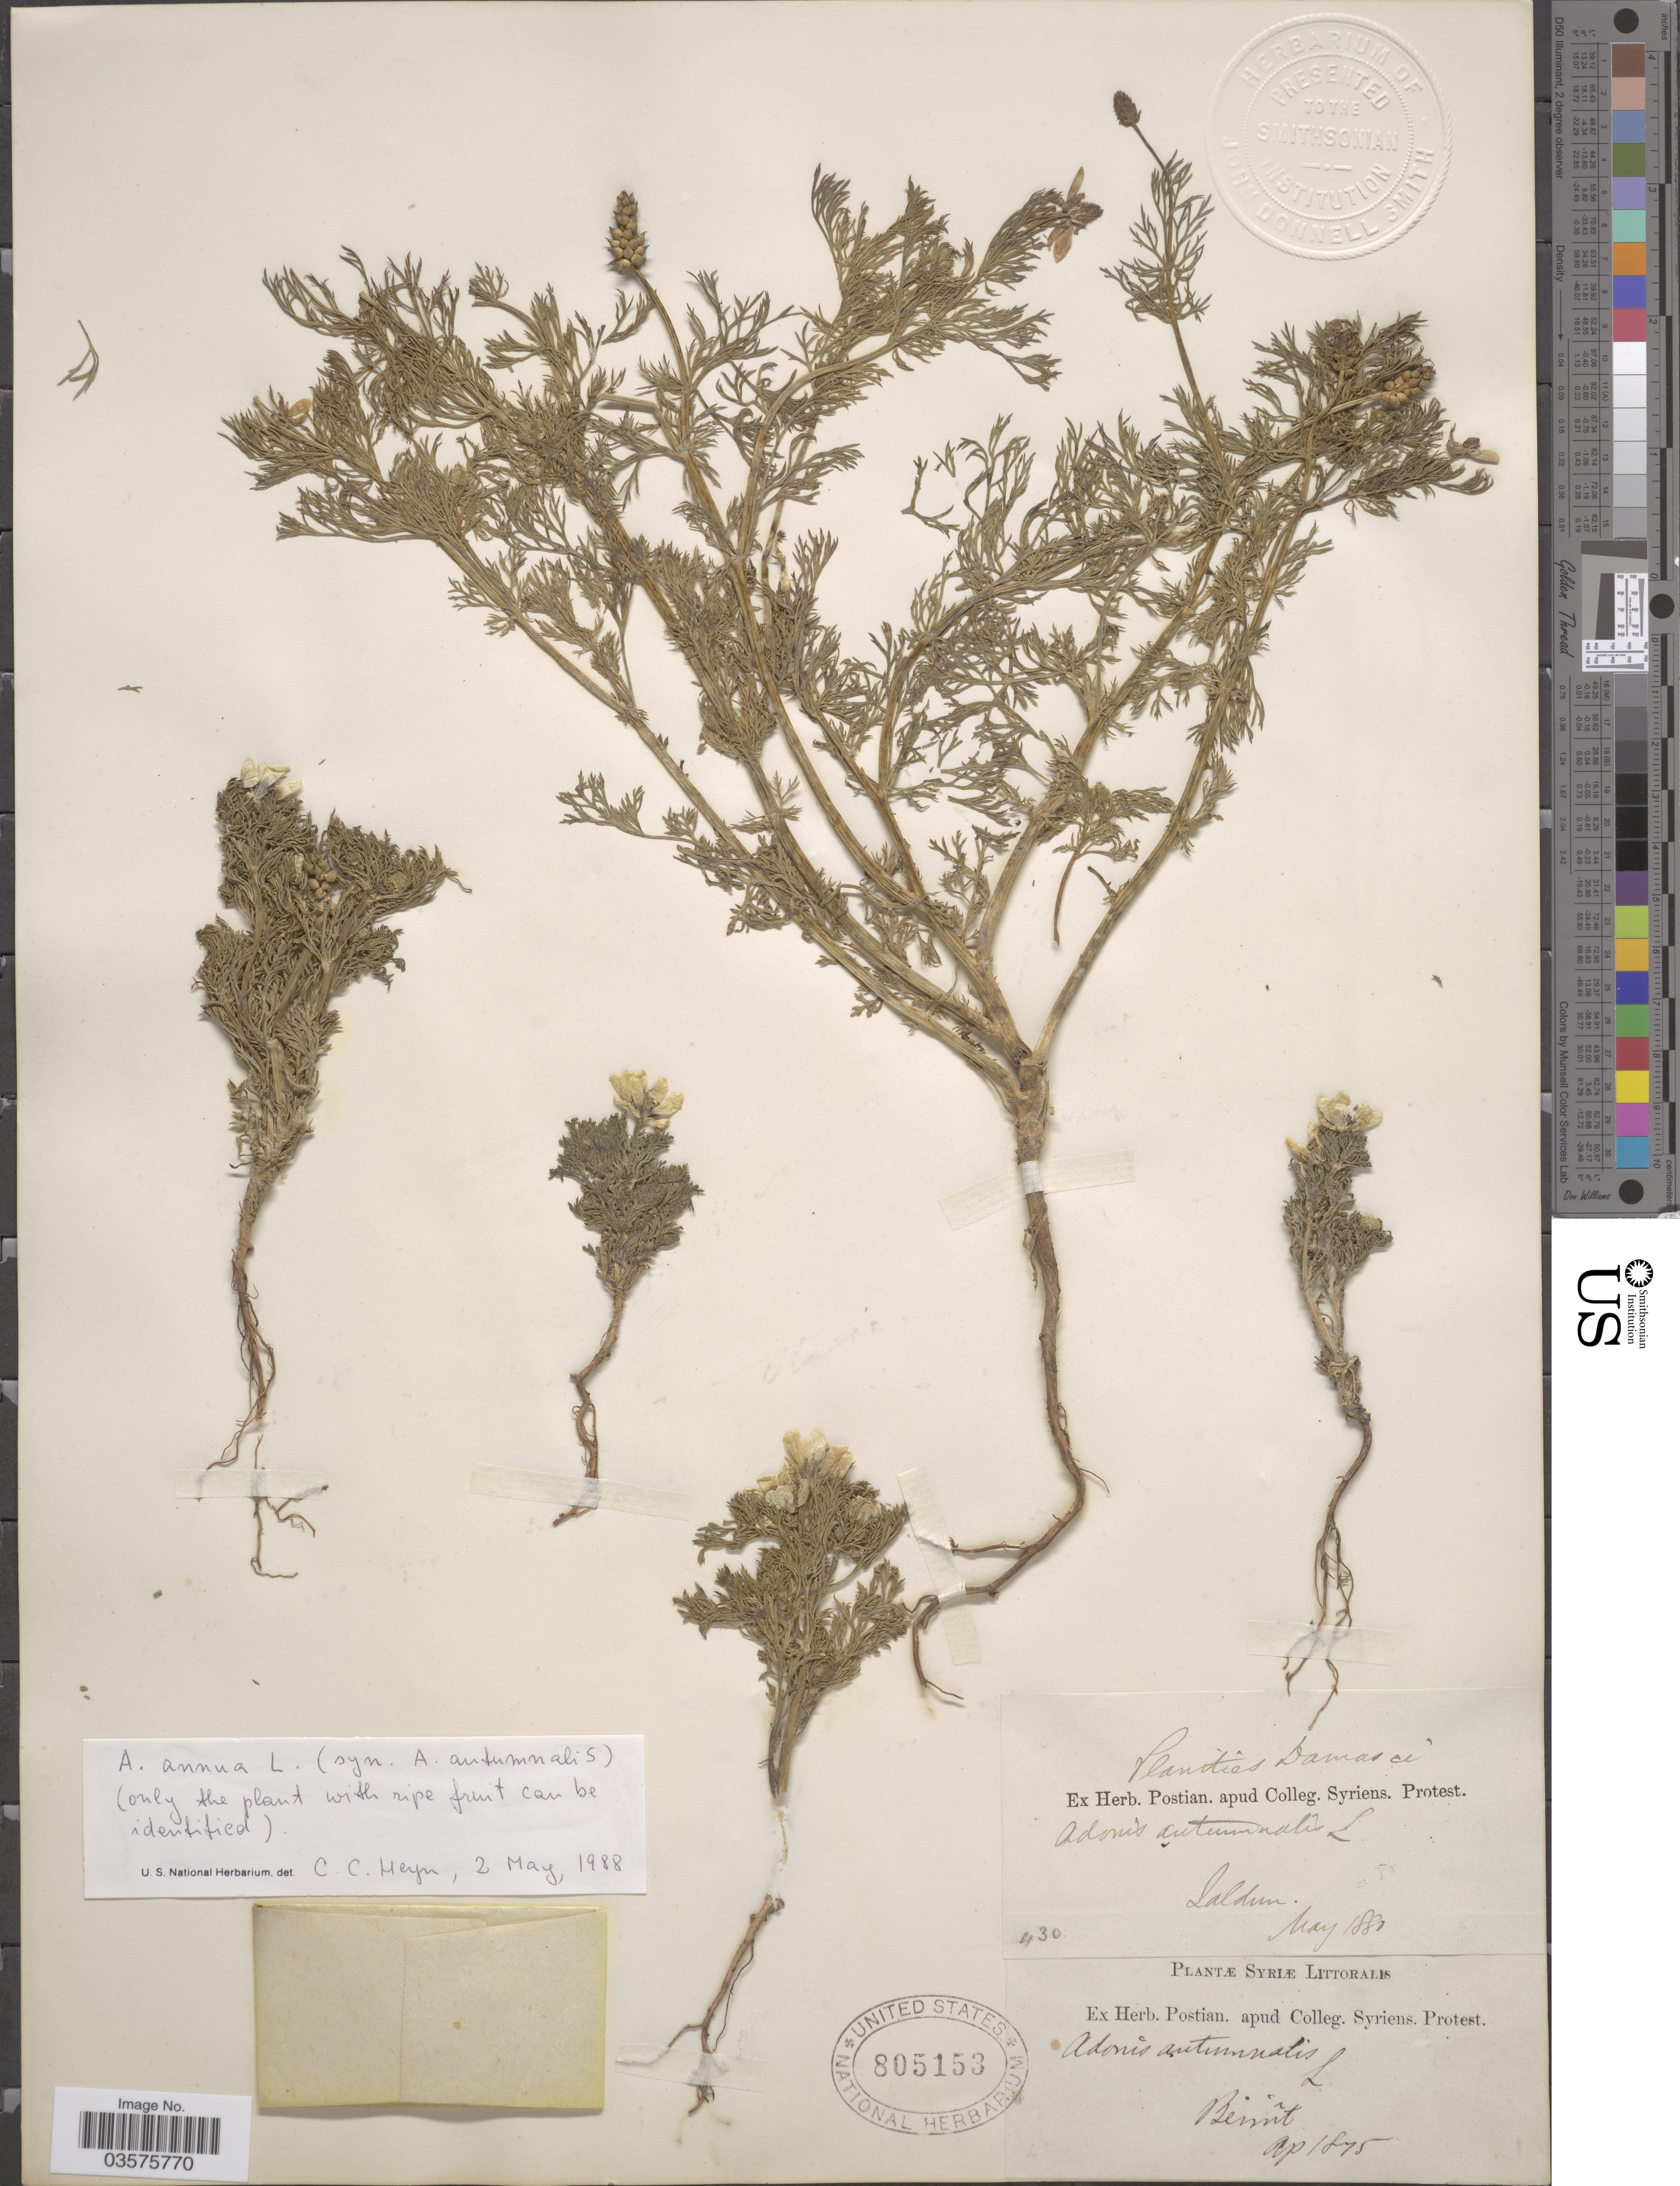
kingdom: Plantae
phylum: Tracheophyta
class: Magnoliopsida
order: Ranunculales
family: Ranunculaceae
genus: Adonis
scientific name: Adonis annua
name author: L.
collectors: ex herb. Postian. apud Colleg. Syriens. Protest. USE "Fannie P. A. Shepard" (10308853) AS PRIMARY COLLECTOR INSTEAD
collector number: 430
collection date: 1880-05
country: Syria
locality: Qaldun.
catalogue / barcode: US 805153